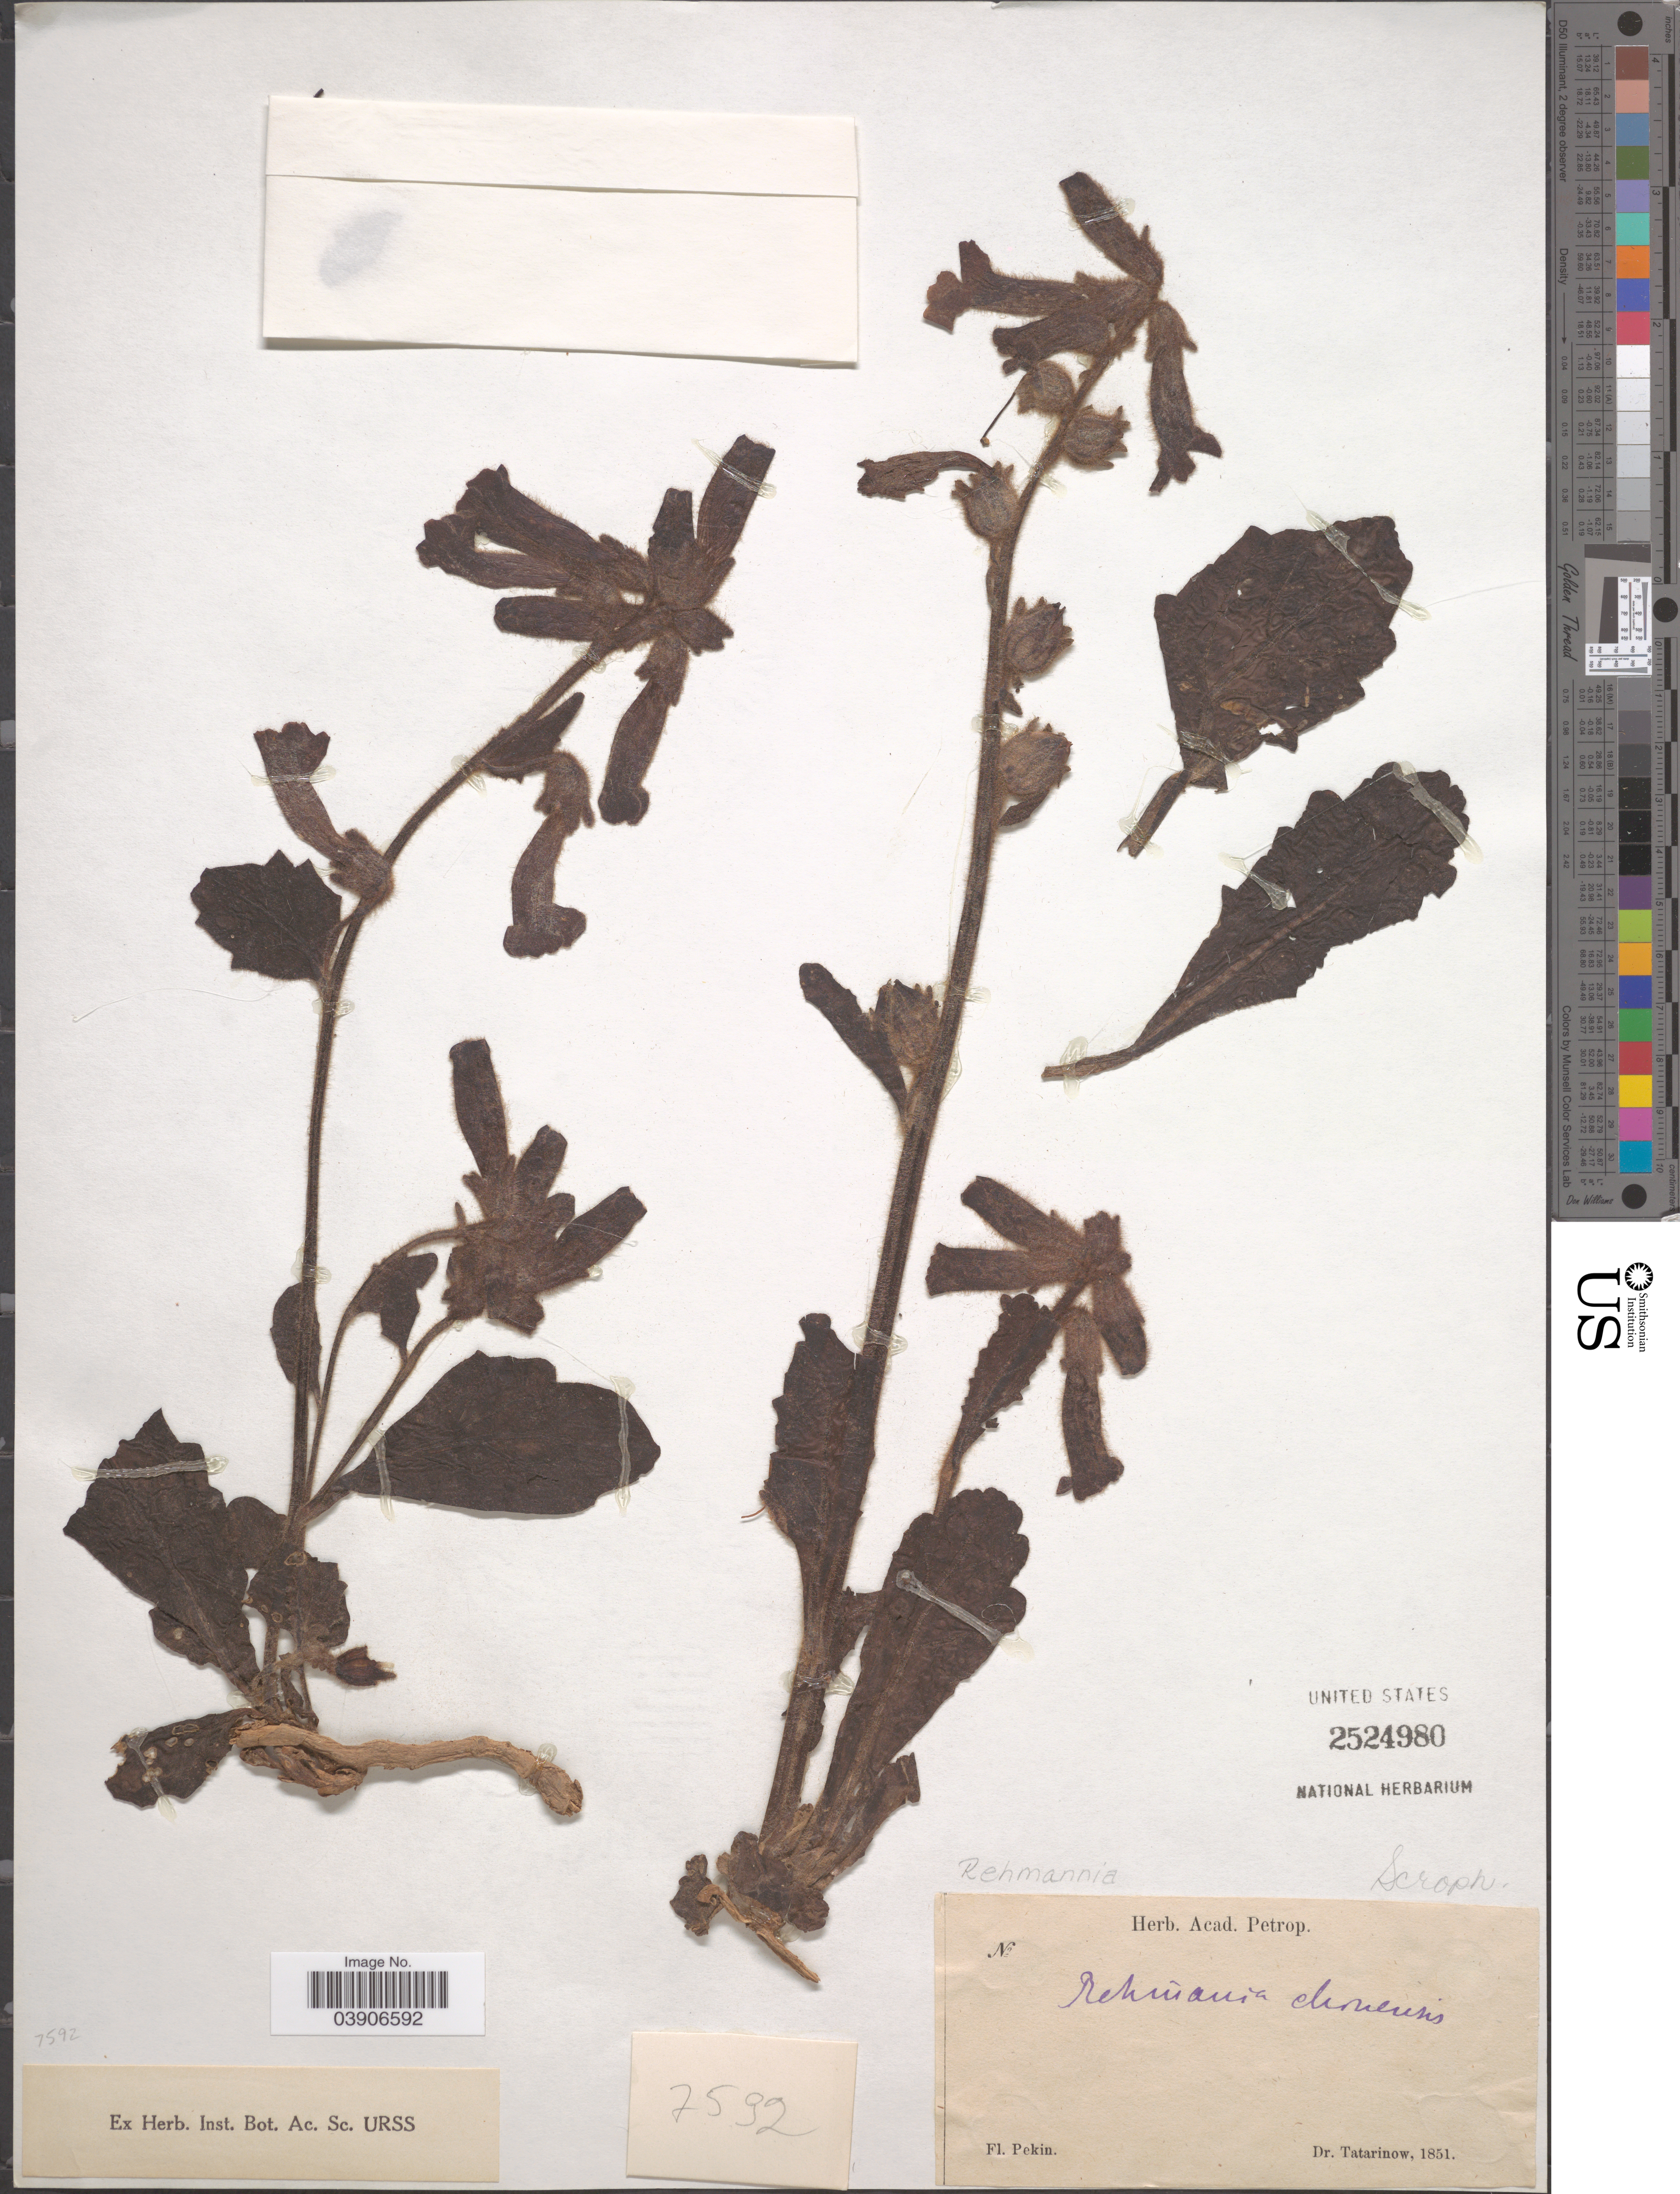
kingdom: Plantae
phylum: Tracheophyta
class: Magnoliopsida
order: Lamiales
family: Rehmanniaceae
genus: Rehmannia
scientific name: Rehmannia chinensis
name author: Libosch. ex Fisch. & C.A. Mey.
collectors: -. Tatarinow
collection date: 1851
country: China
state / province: Beijing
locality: Pekin.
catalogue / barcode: US 2524980